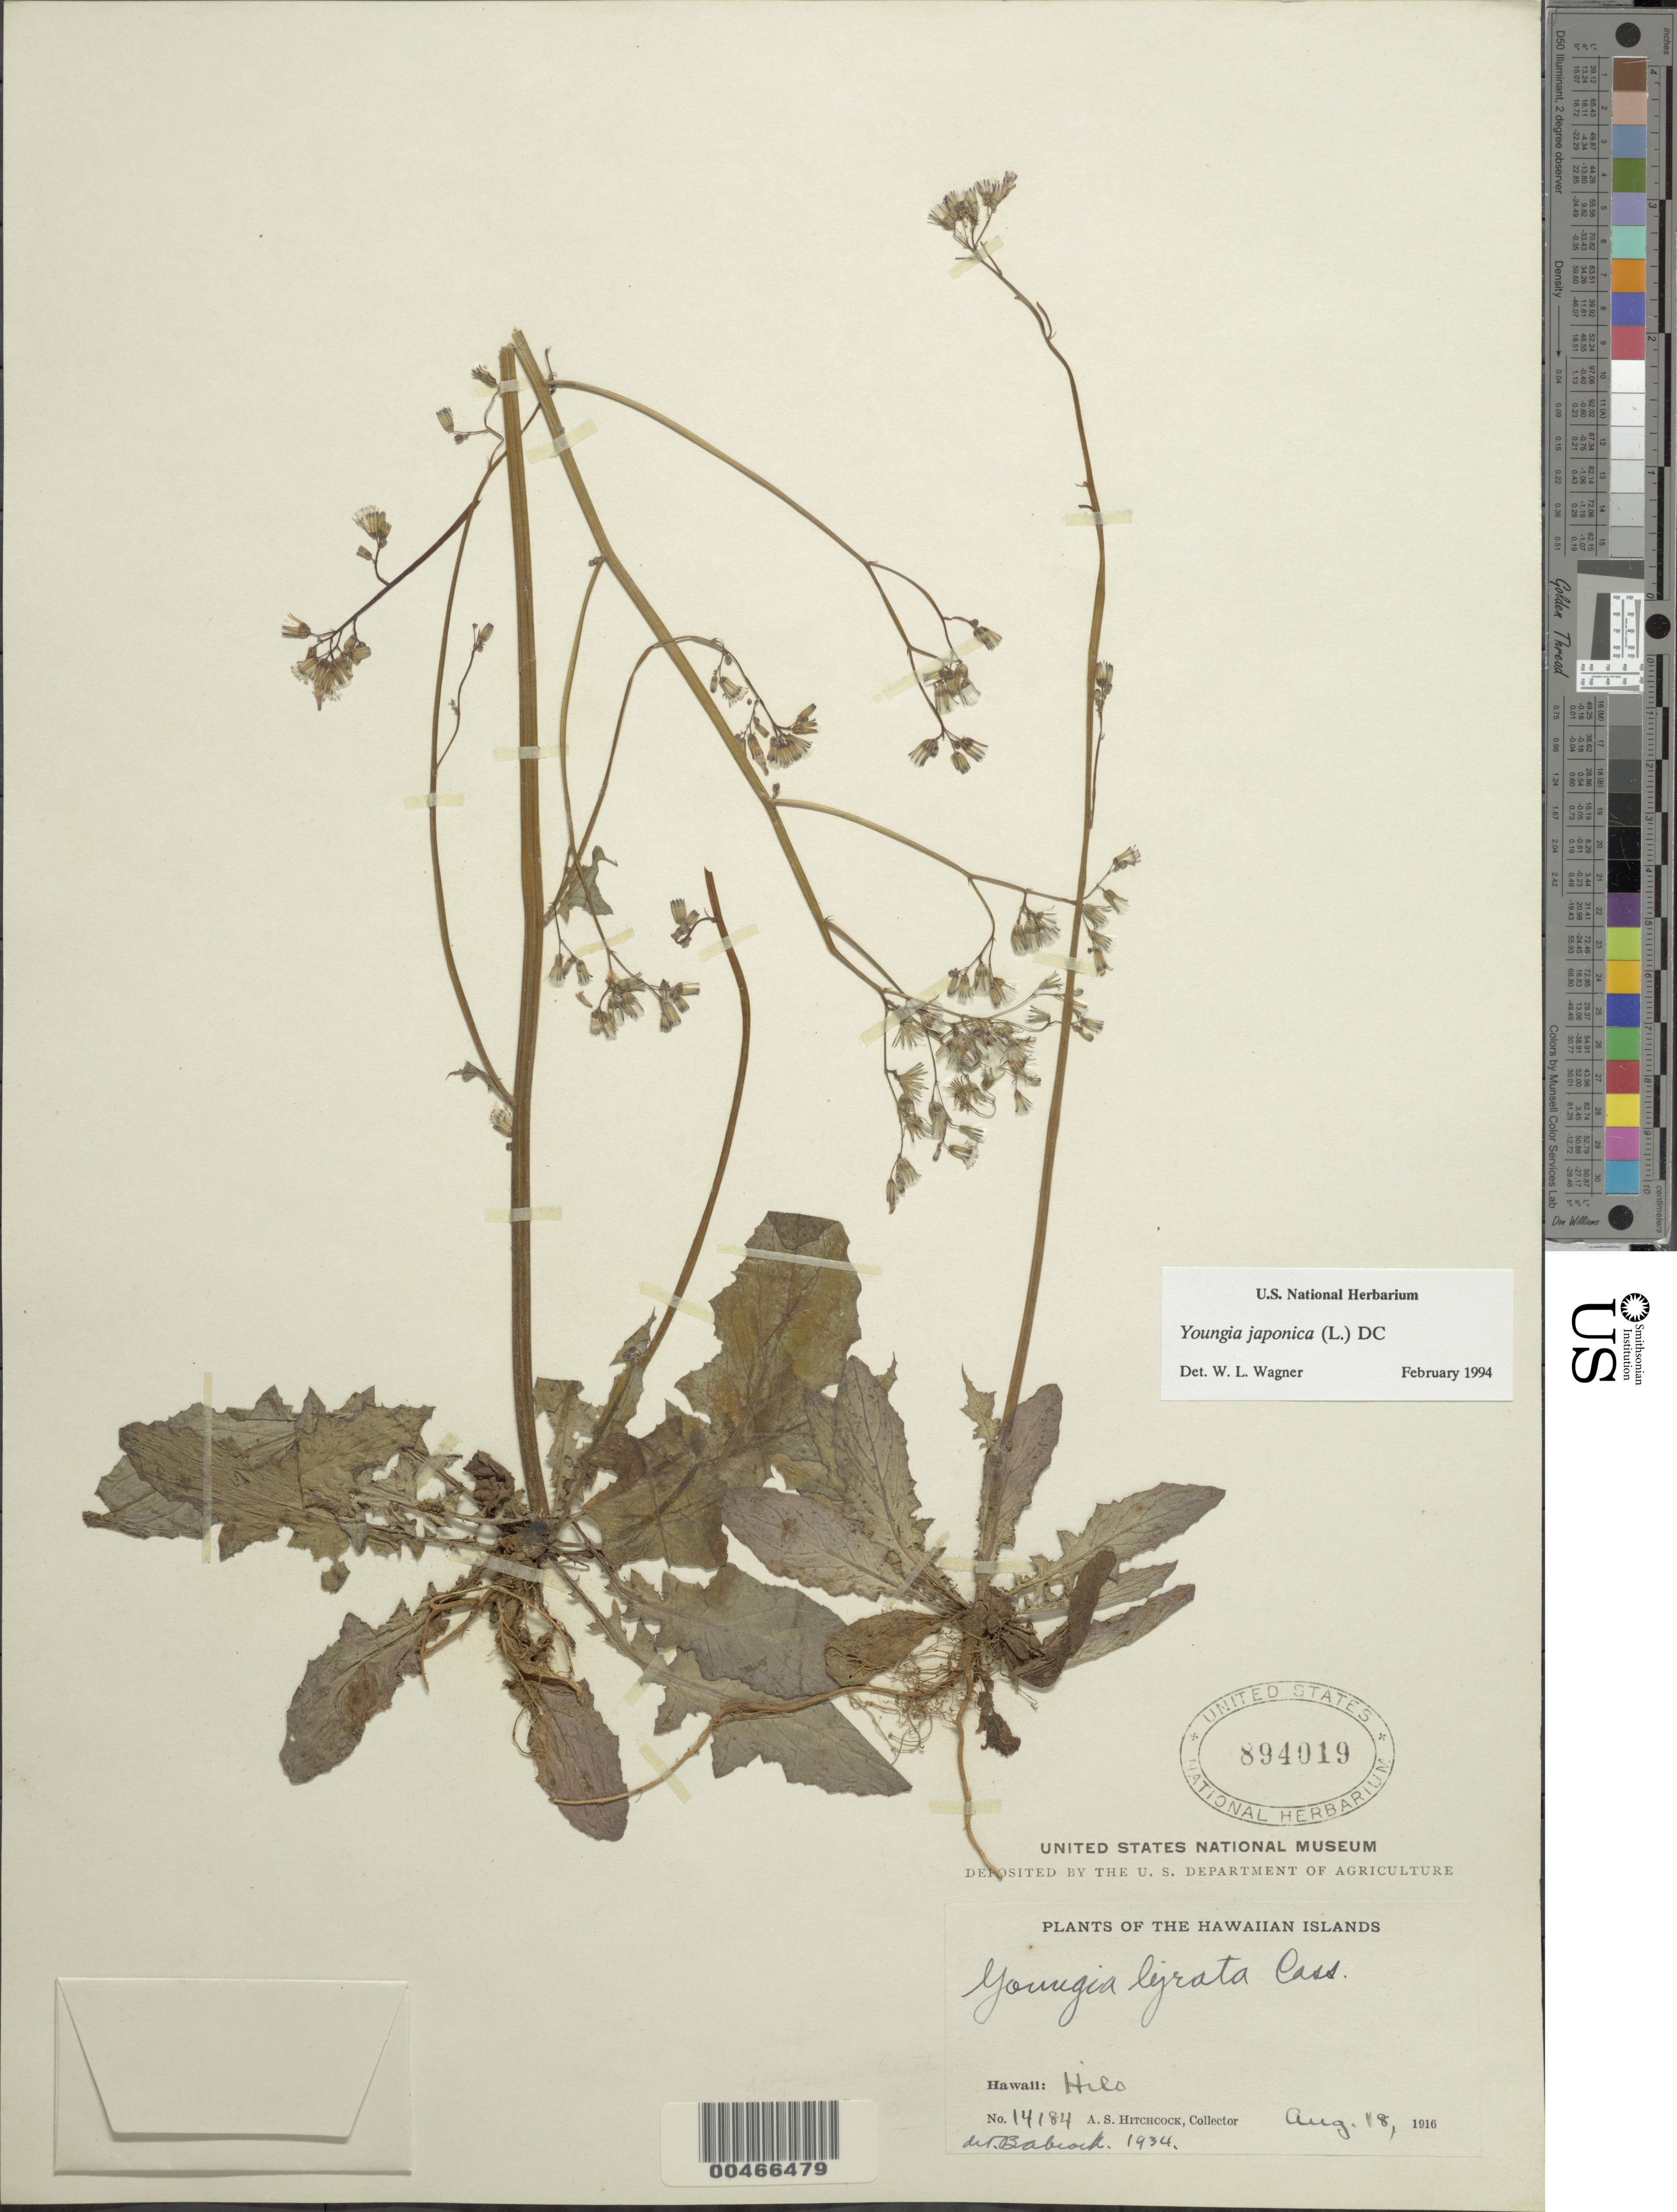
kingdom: Plantae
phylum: Tracheophyta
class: Magnoliopsida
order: Asterales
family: Asteraceae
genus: Youngia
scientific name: Youngia japonica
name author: (L.) DC.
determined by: Wagner, W. L., (BOT), Smithsonian Institution - National Museum of Natural History (UNITED STATES)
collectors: A. S. Hitchcock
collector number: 14184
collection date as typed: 18 Aug 1916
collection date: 1916-08-18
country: United States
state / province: Hawaii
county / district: Hawaii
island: Hawaii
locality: Hilo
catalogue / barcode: US 894019